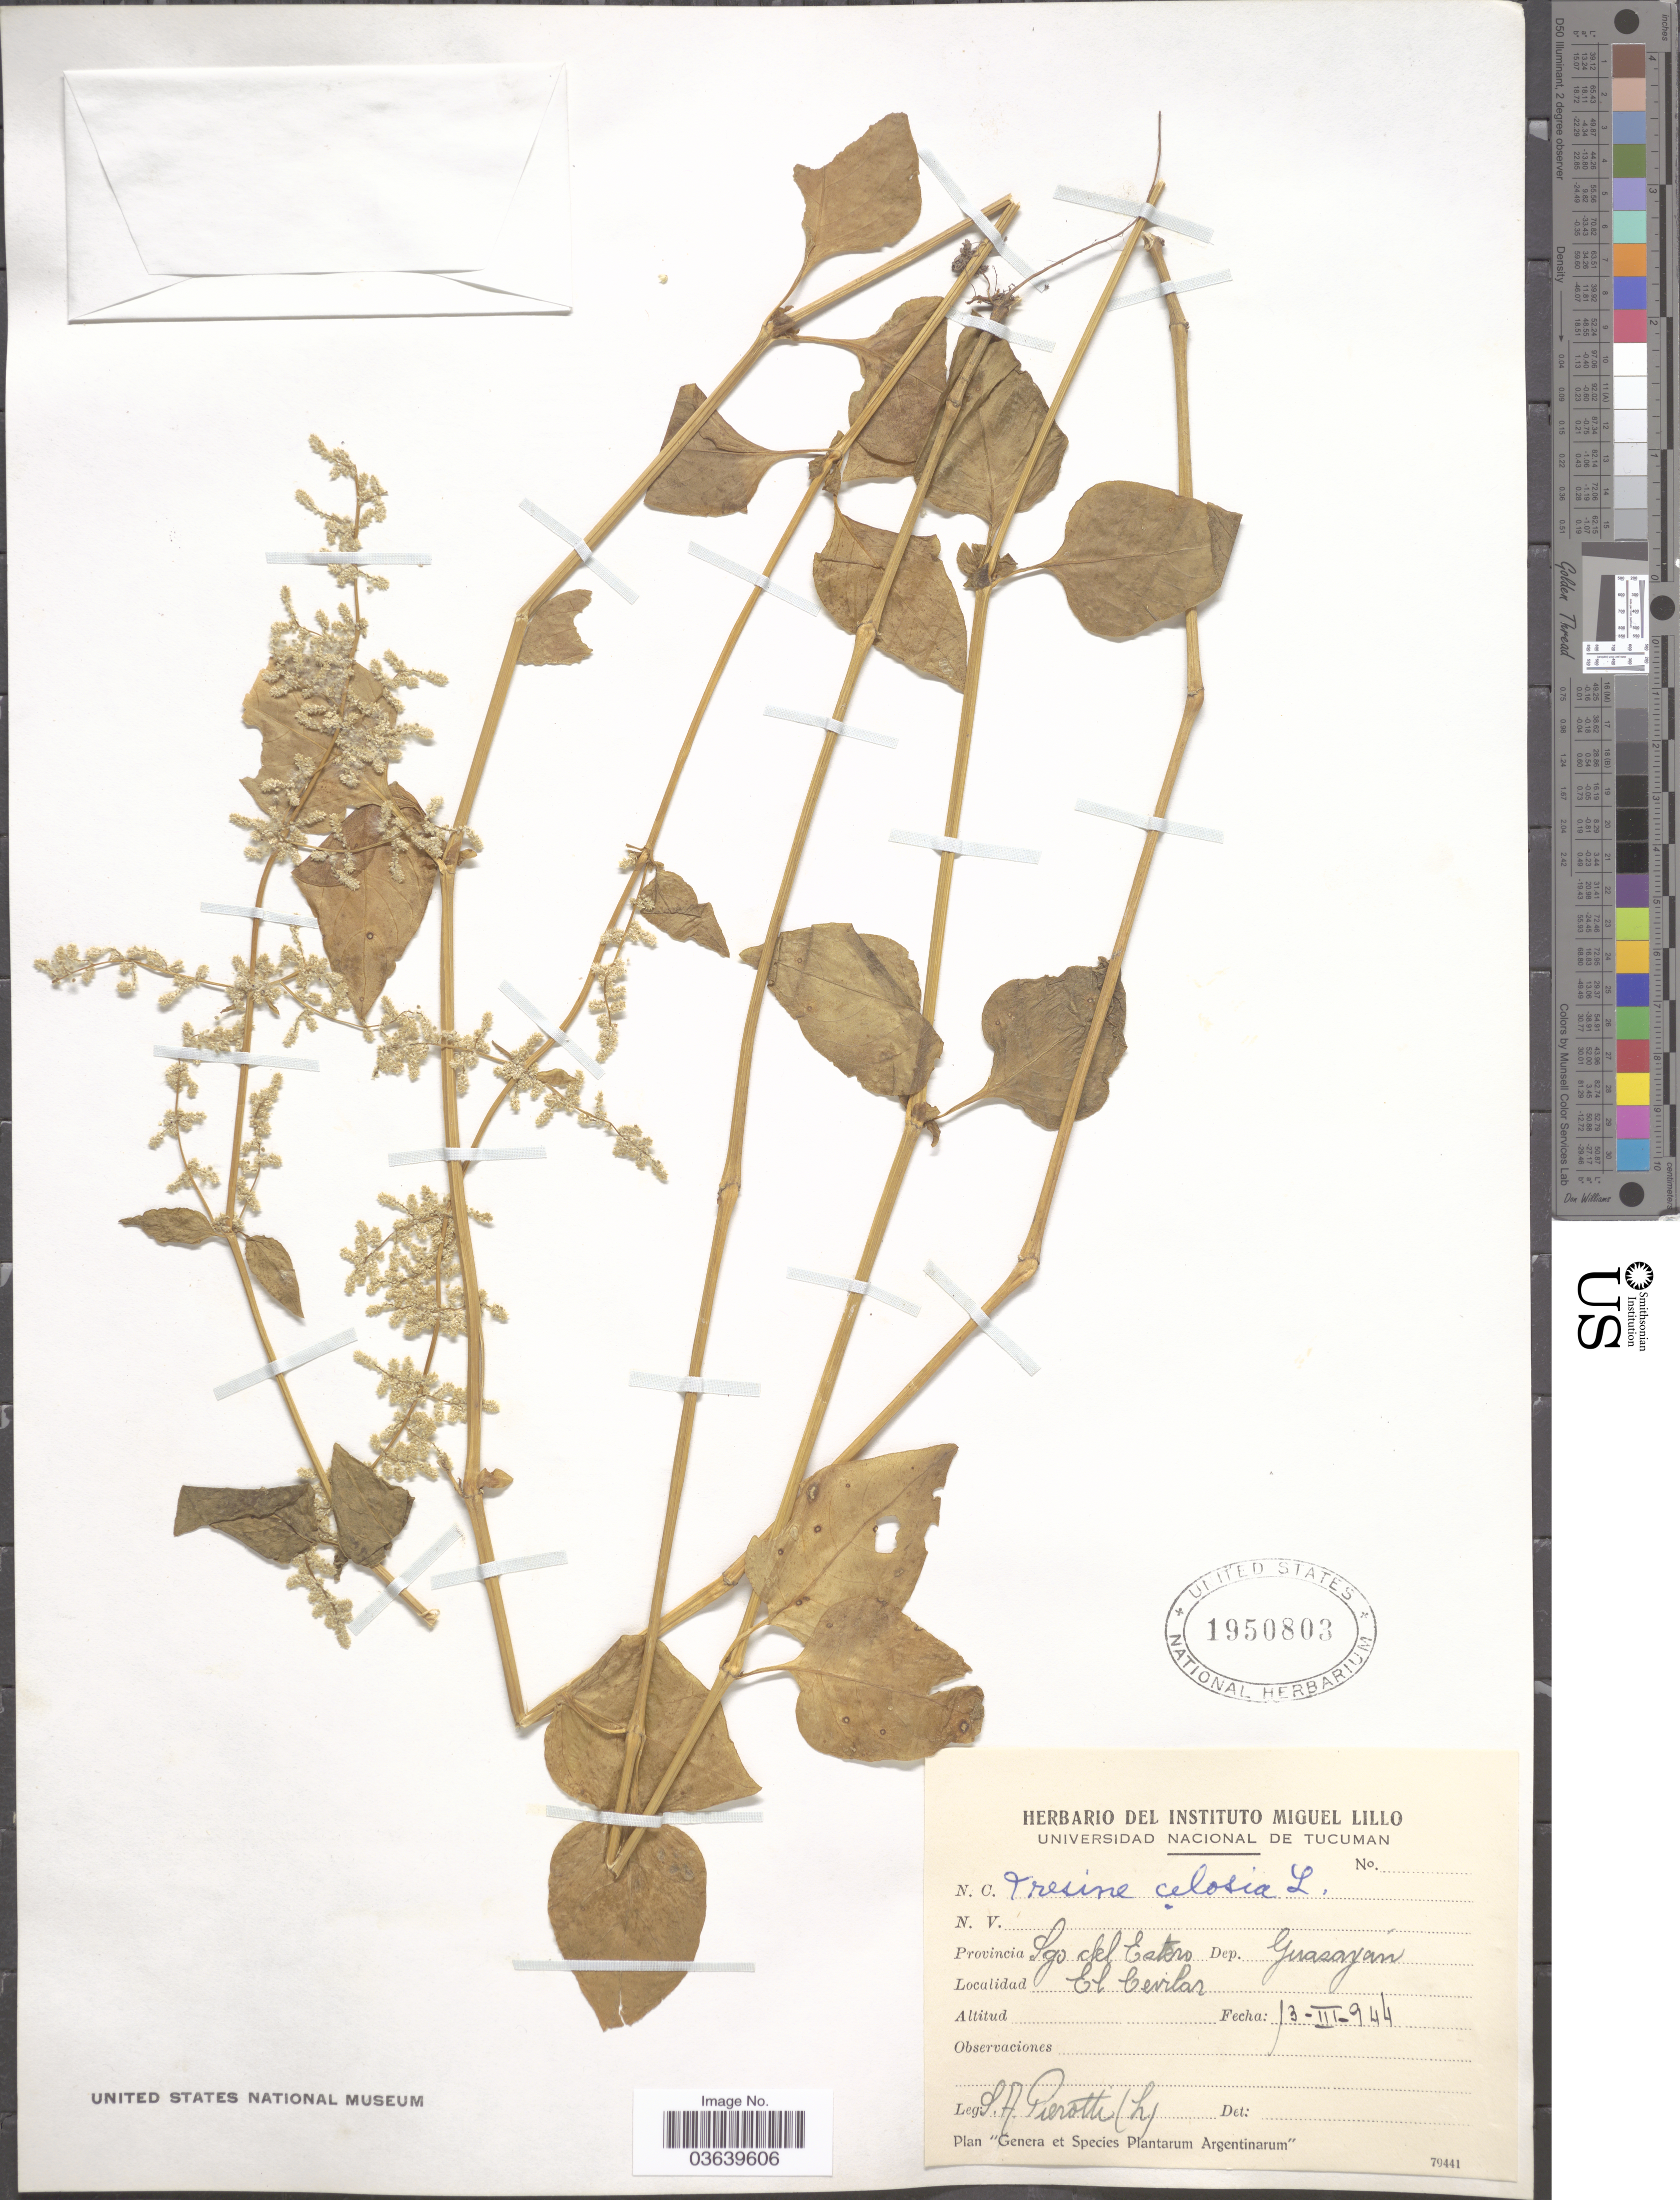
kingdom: Plantae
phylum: Tracheophyta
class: Magnoliopsida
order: Caryophyllales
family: Amaranthaceae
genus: Iresine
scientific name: Iresine diffusa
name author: Humb. & Bonpl. ex Willd.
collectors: S. A. Pierotti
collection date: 1944-03-13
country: Argentina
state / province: Santiago del Estero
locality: Dep. Guasayán, El Cevilar.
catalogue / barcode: US 1950803